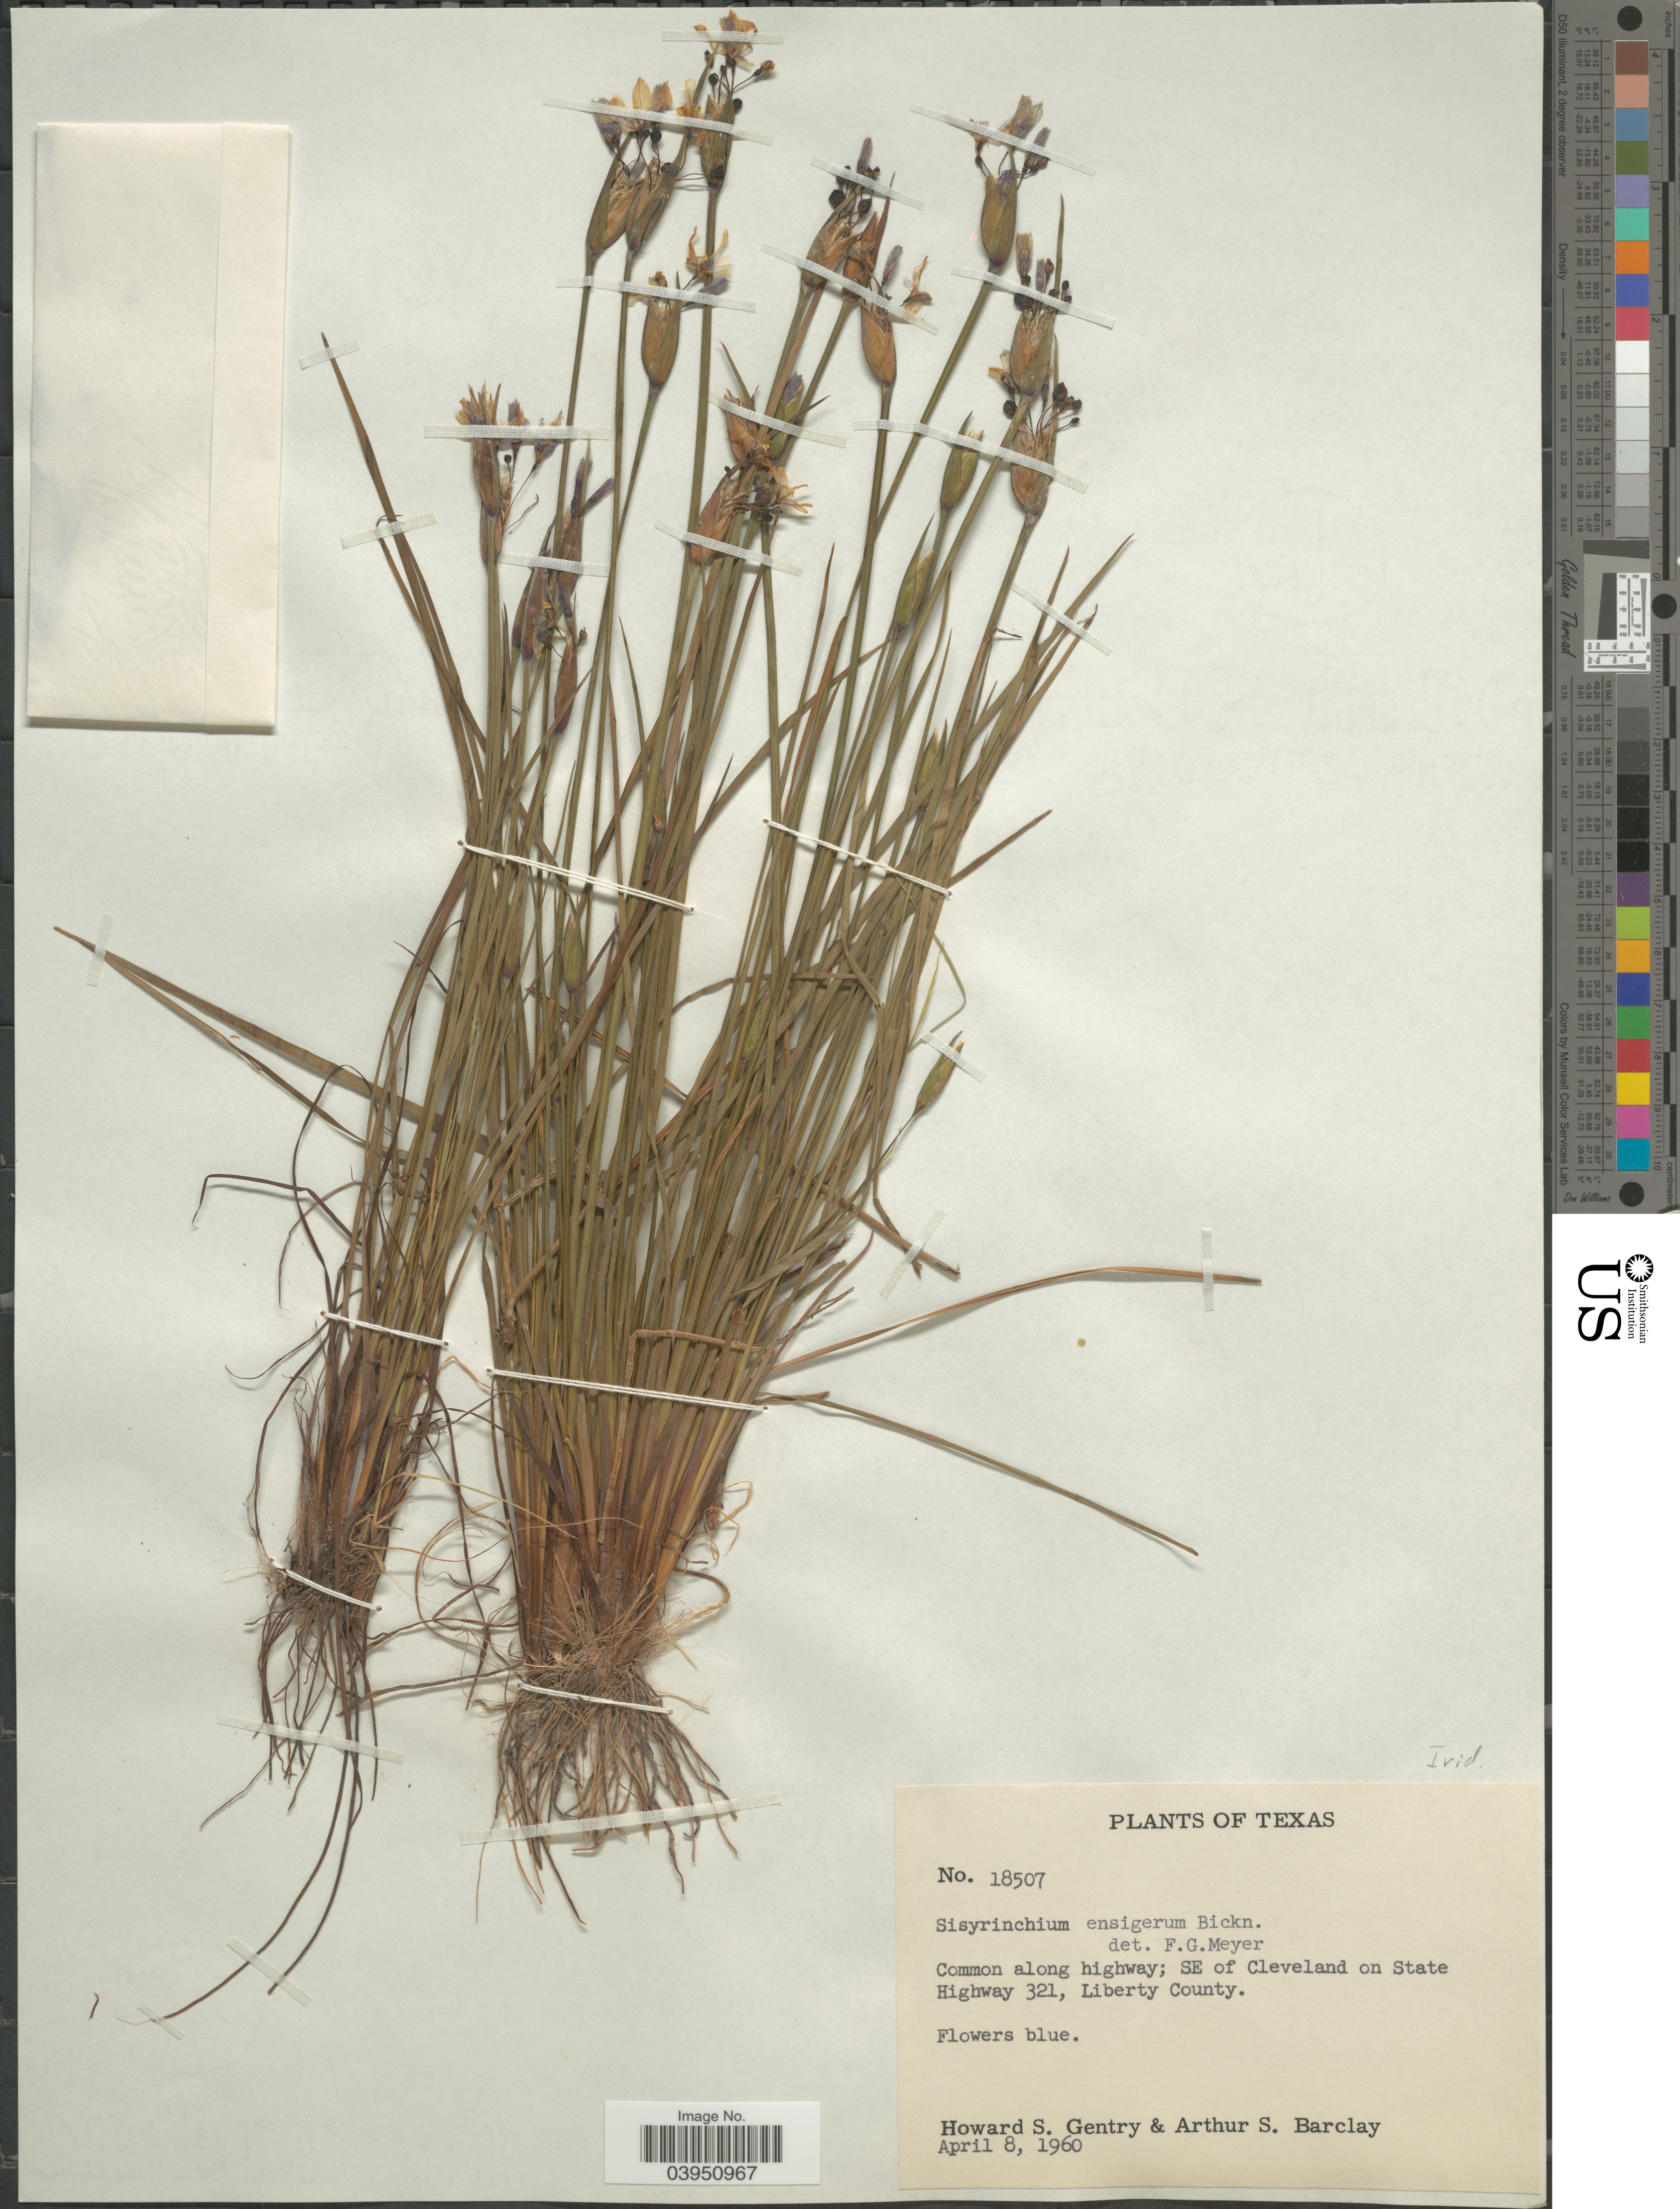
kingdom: Plantae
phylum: Tracheophyta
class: Liliopsida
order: Asparagales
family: Iridaceae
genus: Sisyrinchium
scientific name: Sisyrinchium ensigerum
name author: E.P. Bicknell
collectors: H. S. Gentry & A. S. Barclay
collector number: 18507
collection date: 1960-04-08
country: United States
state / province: Texas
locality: Common along highway; SE of Cleveland on State Highway 321, Liberty County.